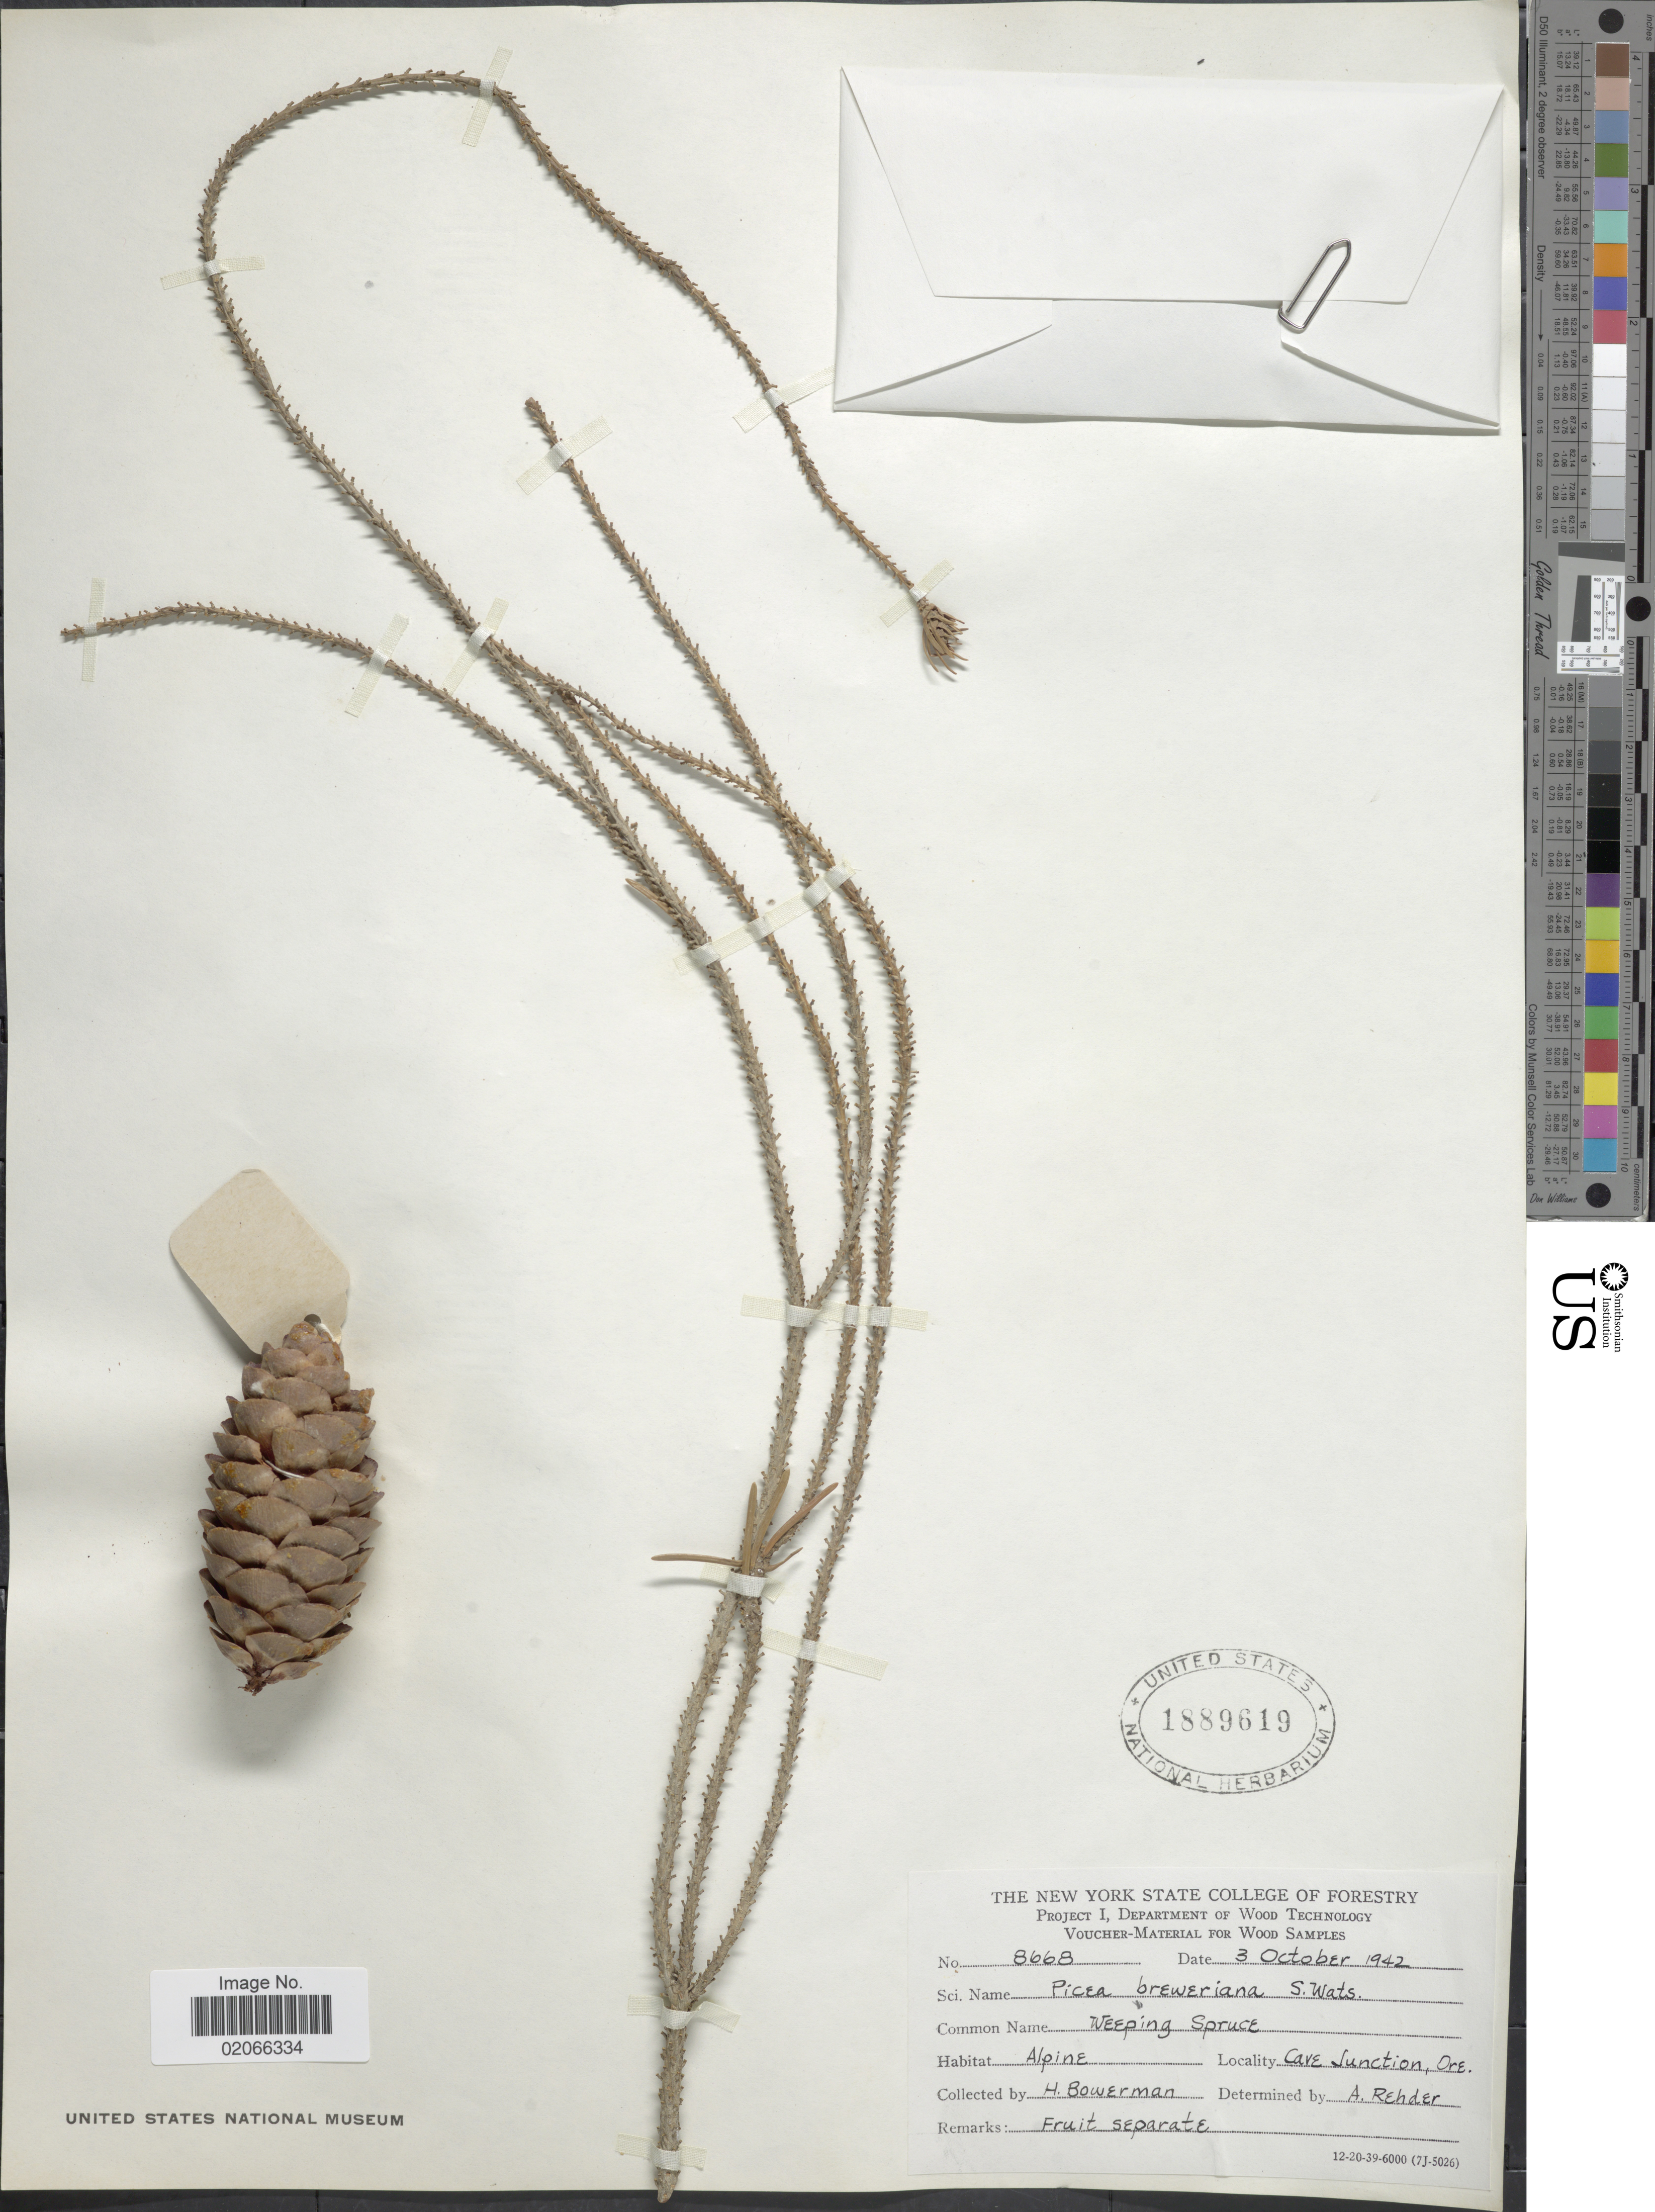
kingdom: Plantae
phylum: Tracheophyta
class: Pinopsida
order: Pinales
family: Pinaceae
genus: Picea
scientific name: Picea breweriana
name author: S. Watson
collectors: H. Bowerman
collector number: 8668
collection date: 1942-10-03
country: United States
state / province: Oregon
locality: Cave Junction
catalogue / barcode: US 1889619